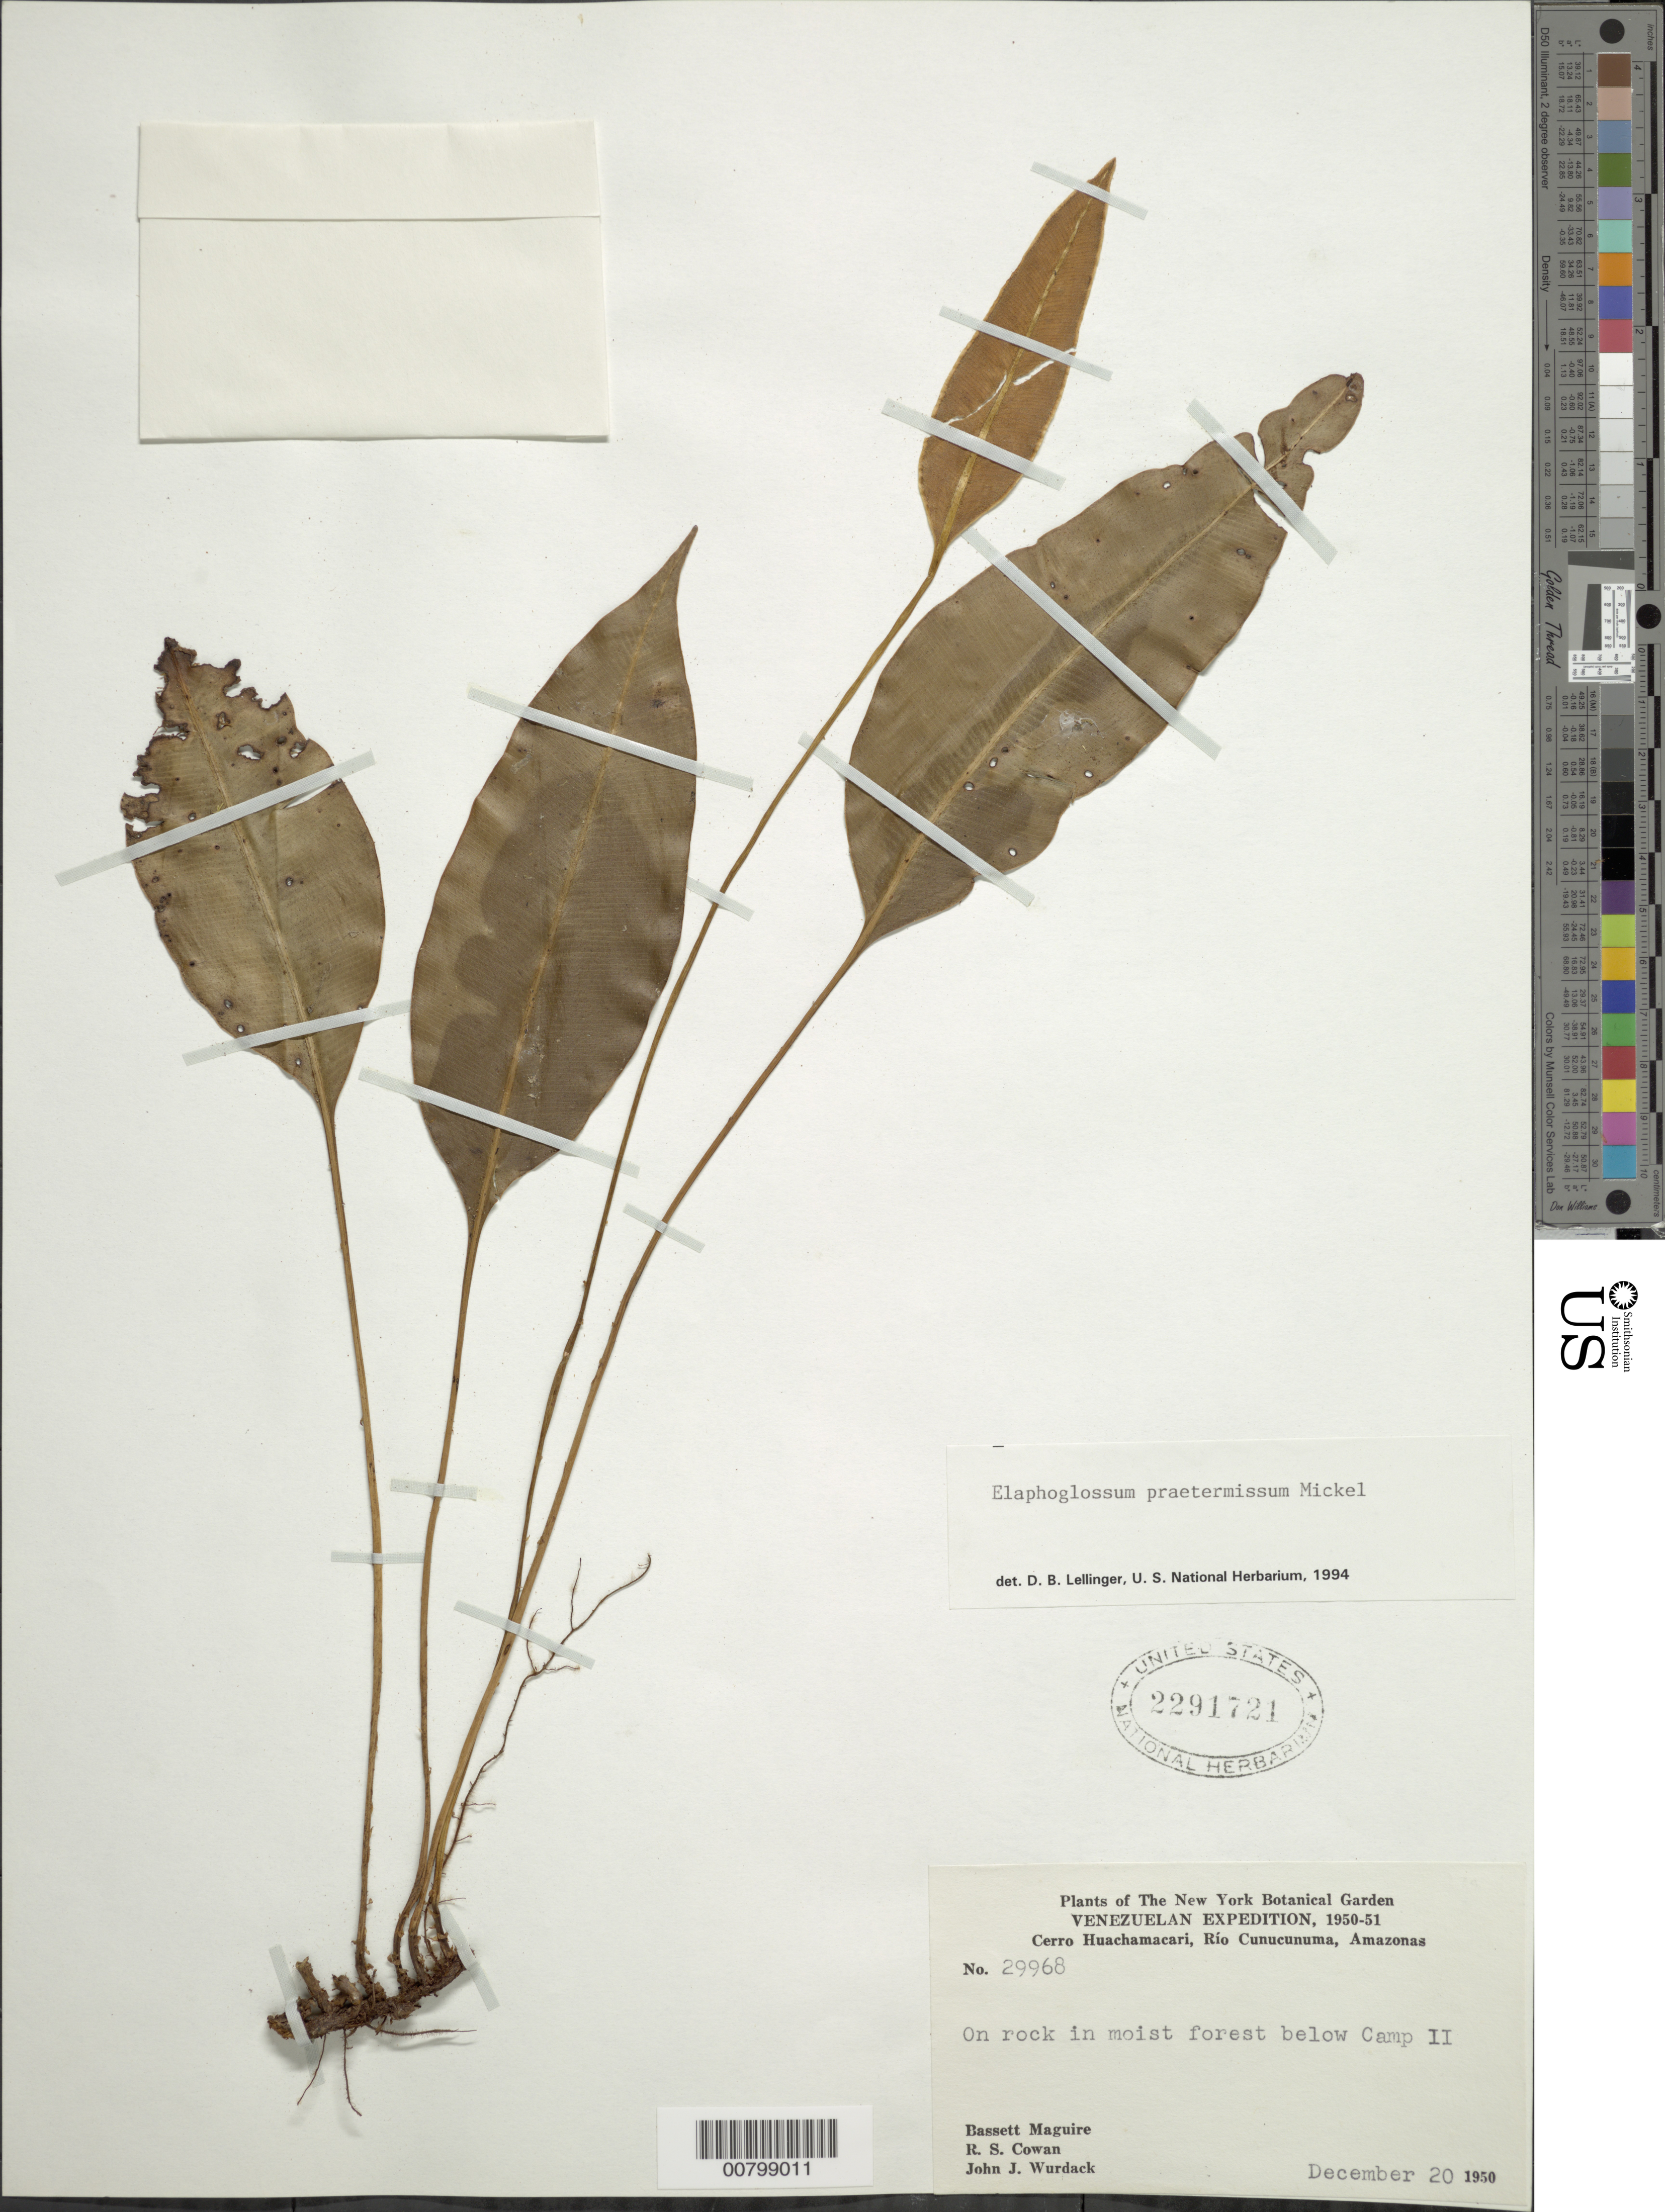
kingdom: Plantae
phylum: Tracheophyta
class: Polypodiopsida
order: Polypodiales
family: Dryopteridaceae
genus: Elaphoglossum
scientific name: Elaphoglossum praetermissum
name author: Mickel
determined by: Lellinger, David B., (BOT), Smithsonian Institution - National Museum of Natural History (UNITED STATES)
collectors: B. Maguire, R. S. Cowan & J. J. Wurdack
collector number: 29968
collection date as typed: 20-Dec-50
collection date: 1950-12-20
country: Venezuela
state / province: Amazonas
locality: Cerro Huachamacari, below Camp II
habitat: Moist forest, on rock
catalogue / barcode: US 2291721